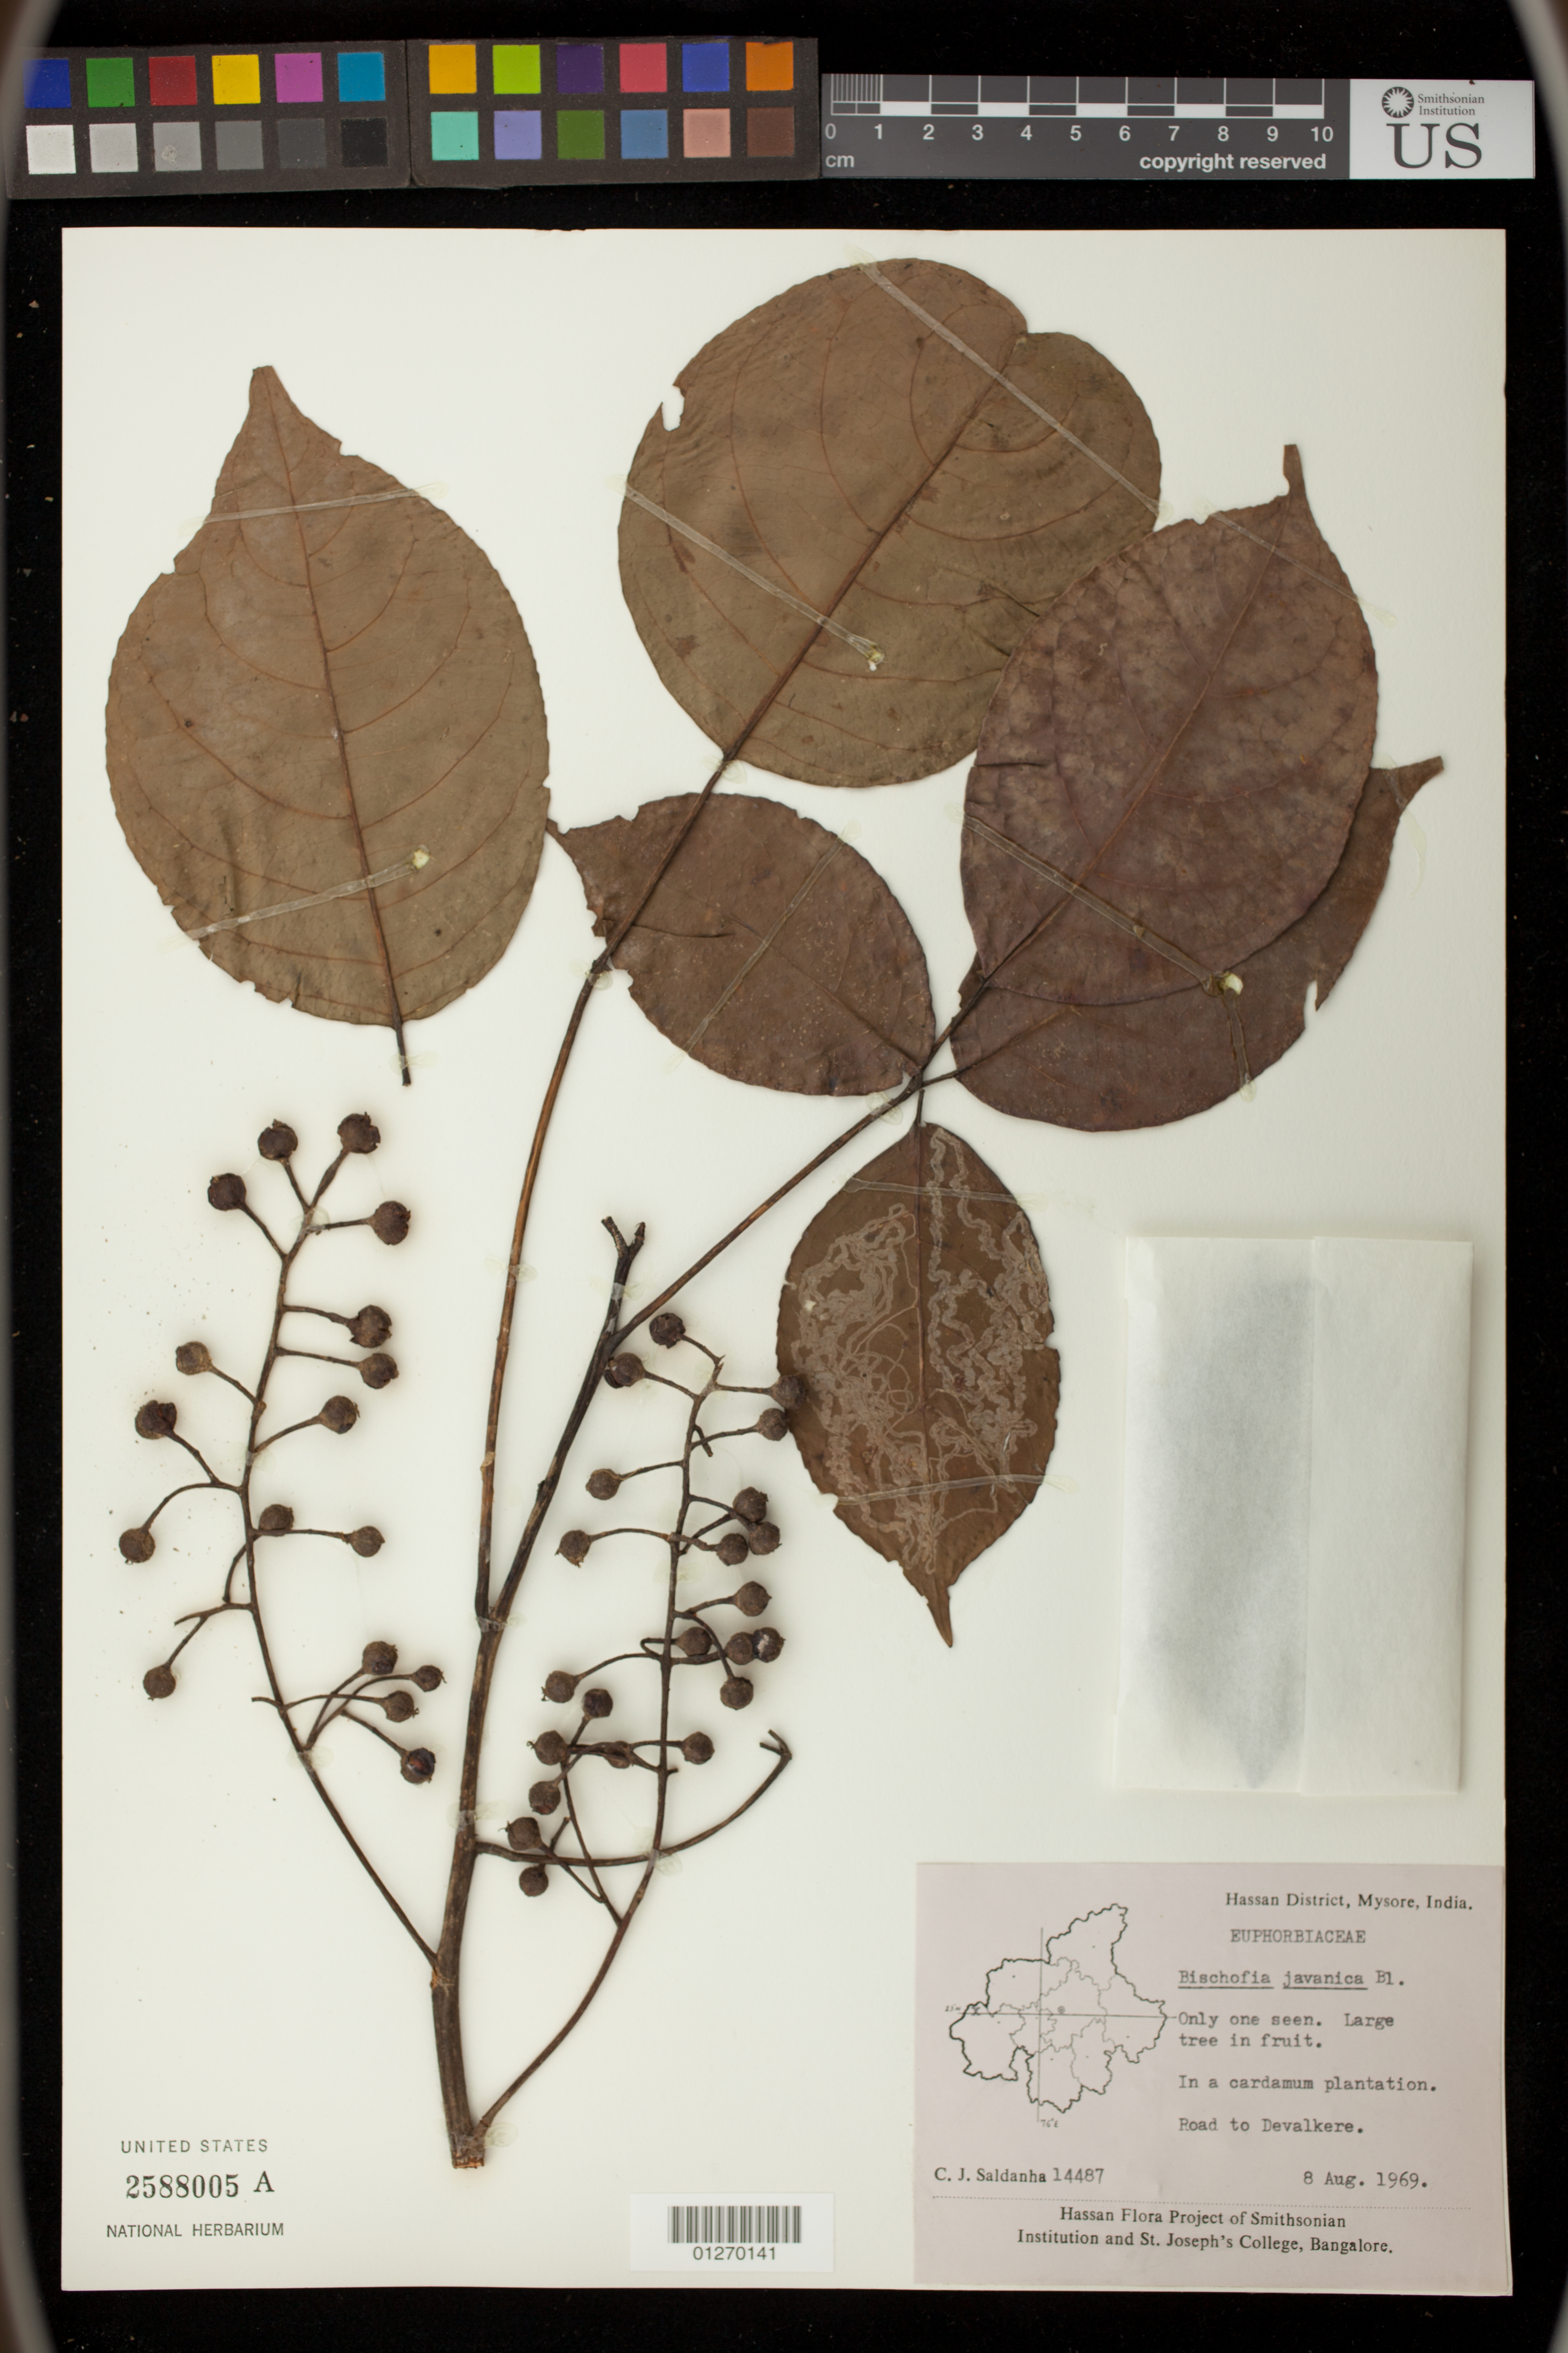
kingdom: Plantae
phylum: Tracheophyta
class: Magnoliopsida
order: Malpighiales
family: Phyllanthaceae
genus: Bischofia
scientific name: Bischofia javanica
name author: Blume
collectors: C. J. Saldanha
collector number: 14487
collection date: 1969-08-08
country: India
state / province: Karnataka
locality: Hassan District, Mysore. In a cardamum plantation. Road to Devalkere.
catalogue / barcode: US 2588005A